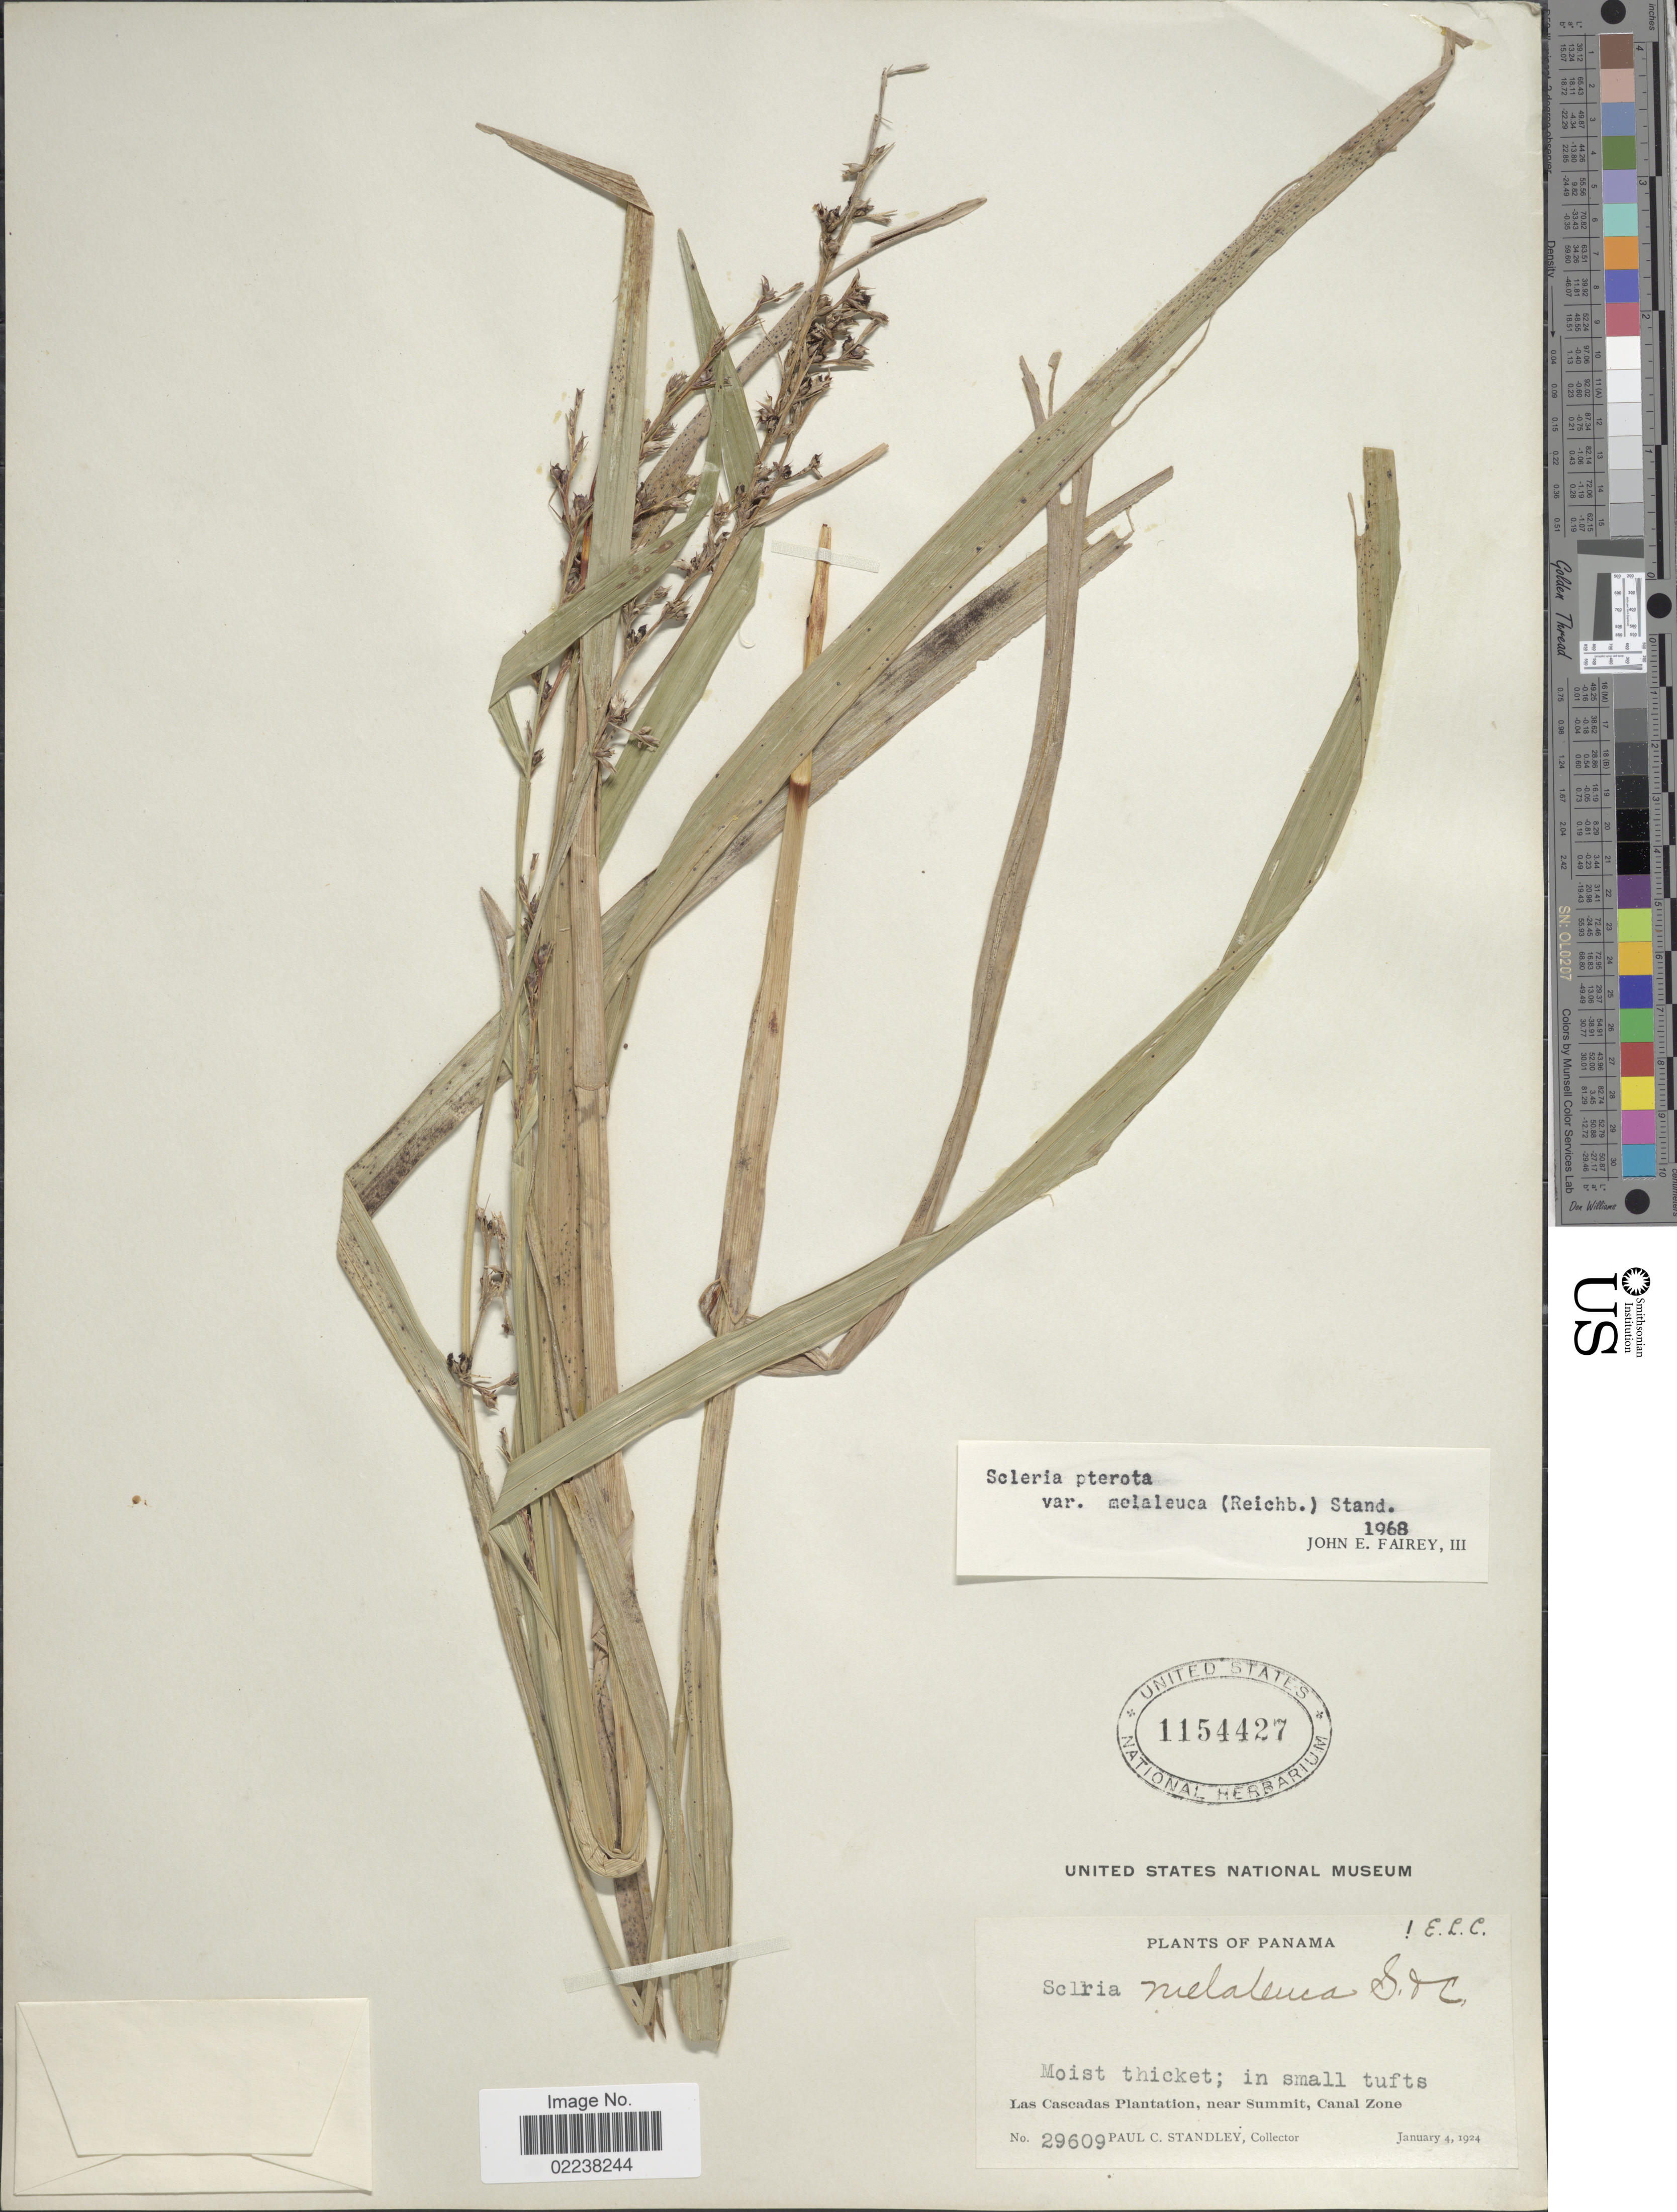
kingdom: Plantae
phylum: Tracheophyta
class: Liliopsida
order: Poales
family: Cyperaceae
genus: Scleria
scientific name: Scleria gaertneri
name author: Raddi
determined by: Strong, Mark T., (BOT), Smithsonian Institution - National Museum of Natural History (UNITED STATES)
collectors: P. C. Standley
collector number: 29609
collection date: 1924-01-04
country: Panama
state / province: Colón / Panamá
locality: Las Cascadas Plantation, near Summit, Canal Zone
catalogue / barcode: US 1154427